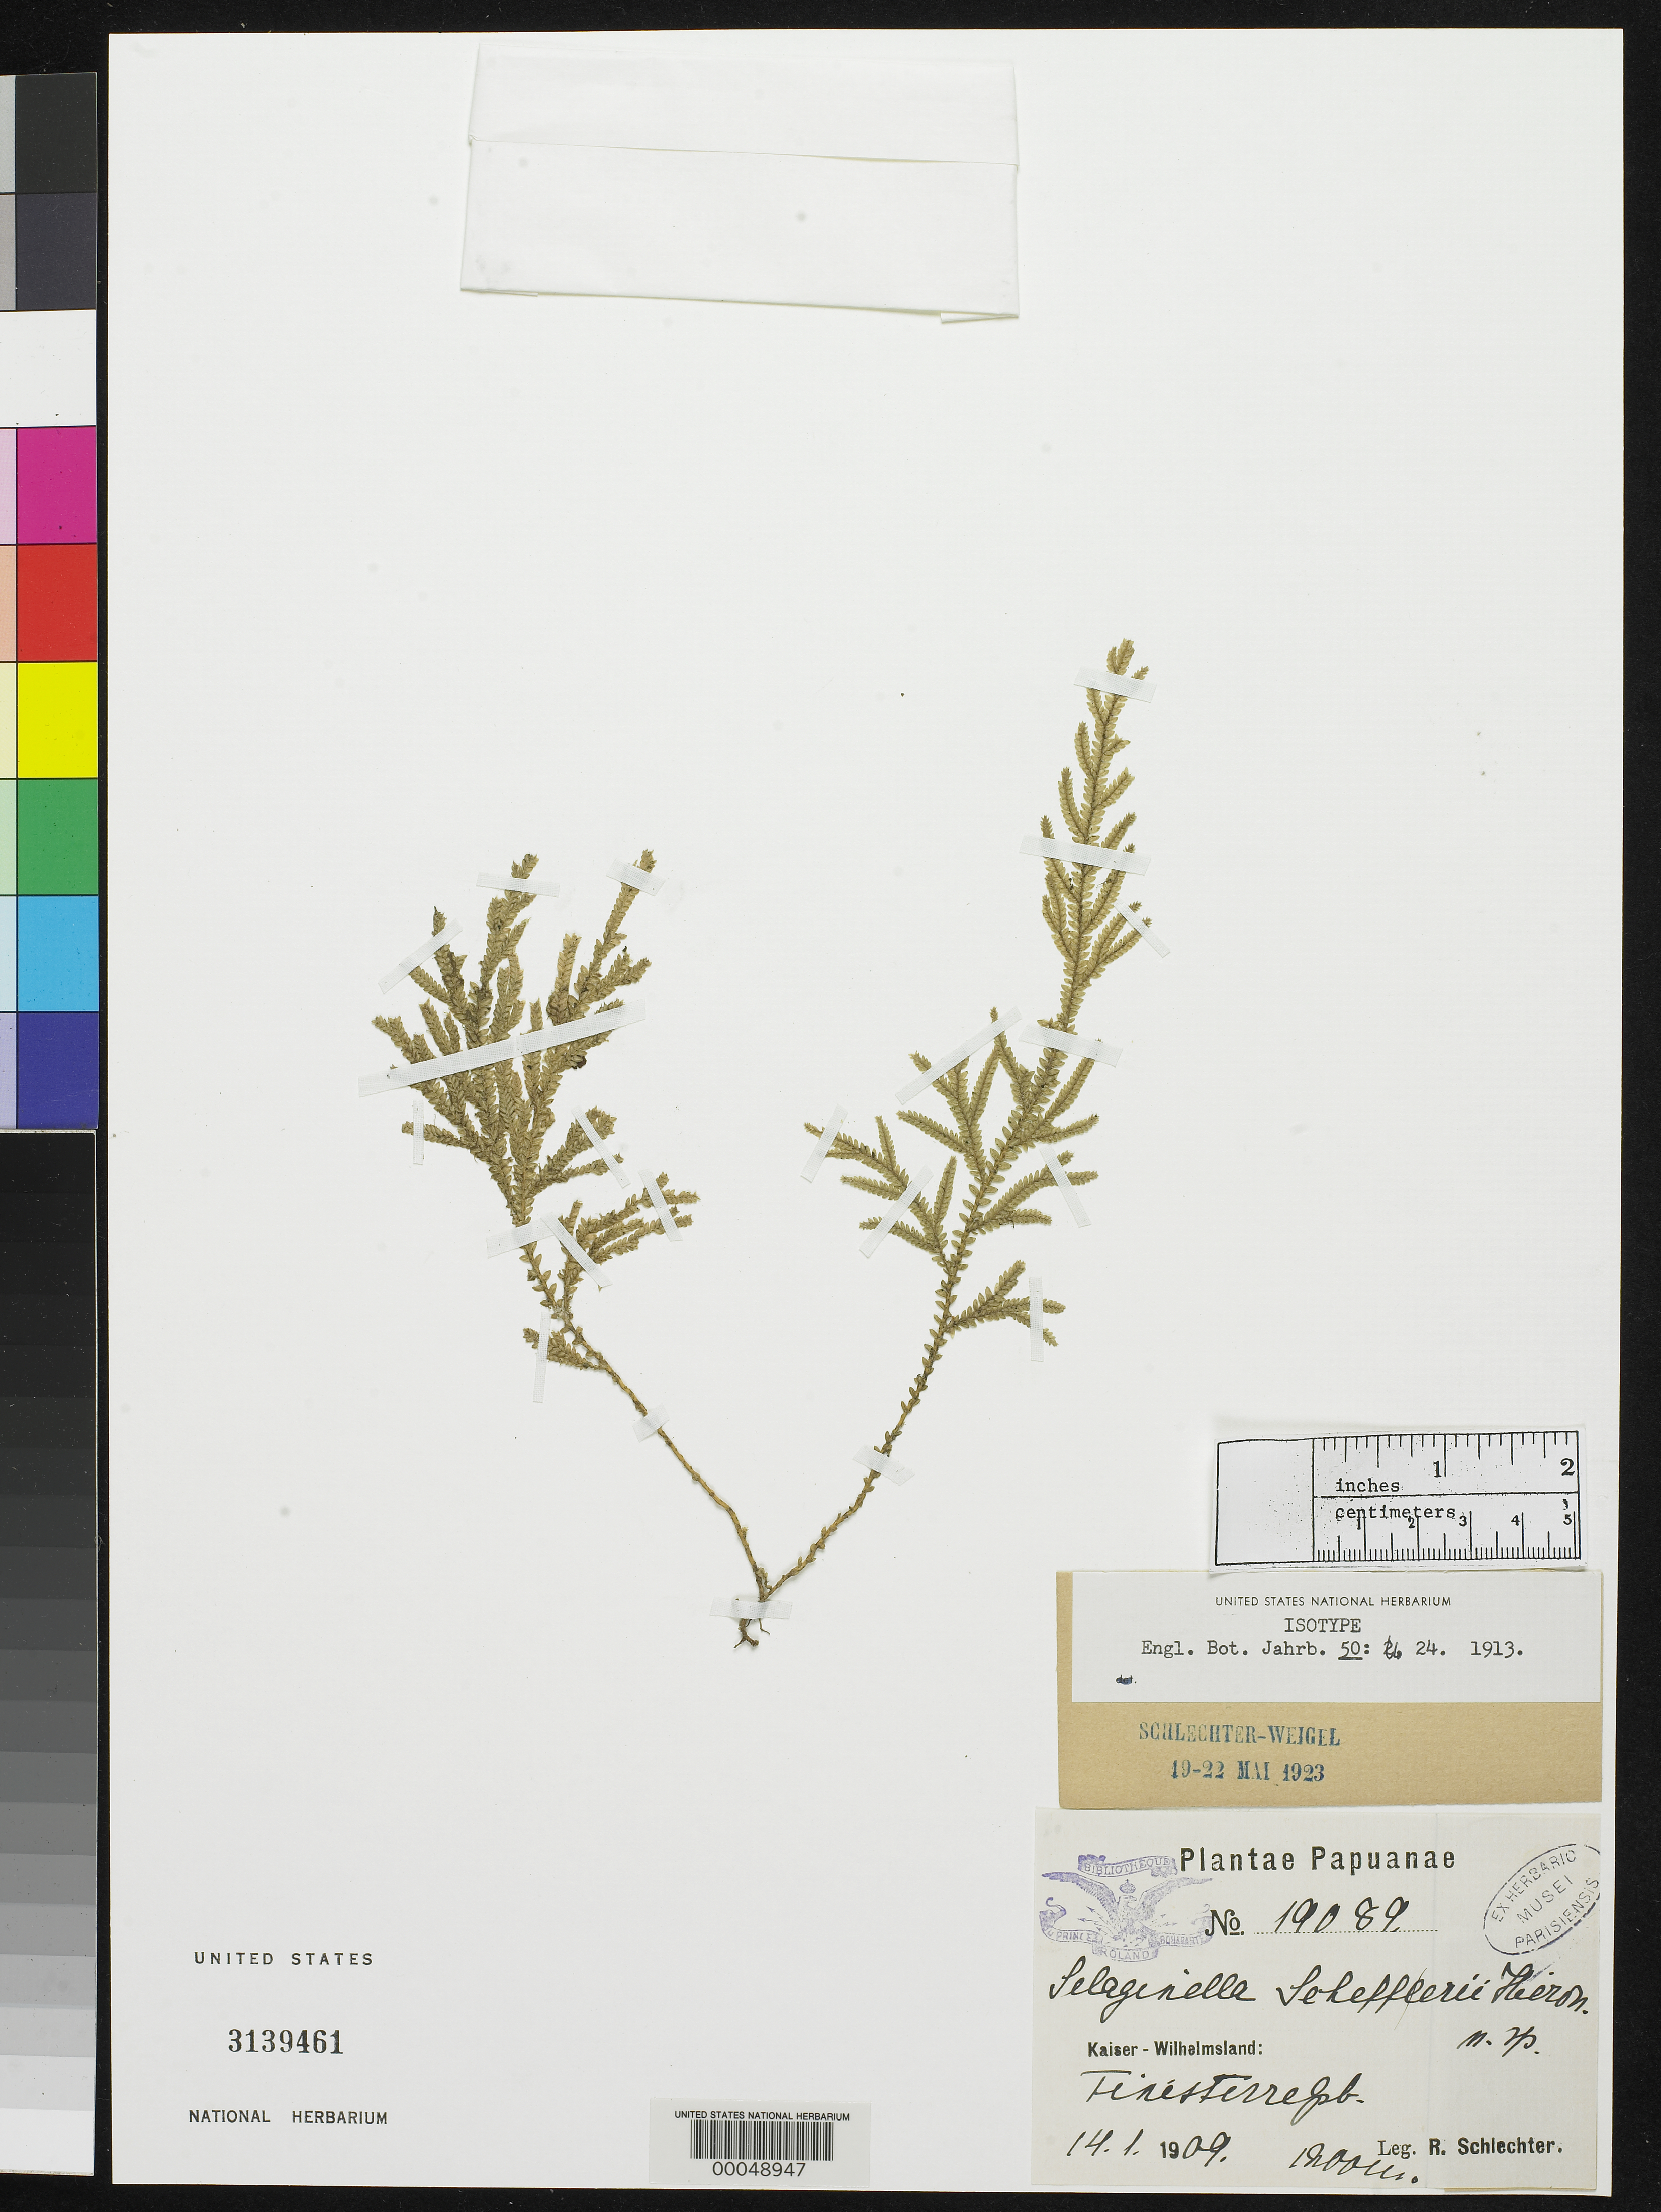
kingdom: Plantae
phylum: Tracheophyta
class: Lycopodiopsida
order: Selaginellales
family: Selaginellaceae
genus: Selaginella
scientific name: Selaginella schefferi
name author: Hieron. in Lauterb.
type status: Isotype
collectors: F. R. R. Schlechter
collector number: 19089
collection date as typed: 14 Jan 1909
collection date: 1909-01-14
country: Papua New Guinea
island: New Guinea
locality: Kaiser- Wilhelmsland, in den Waldern des Finisterre-gebirge.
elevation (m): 1200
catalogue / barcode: US 3139461